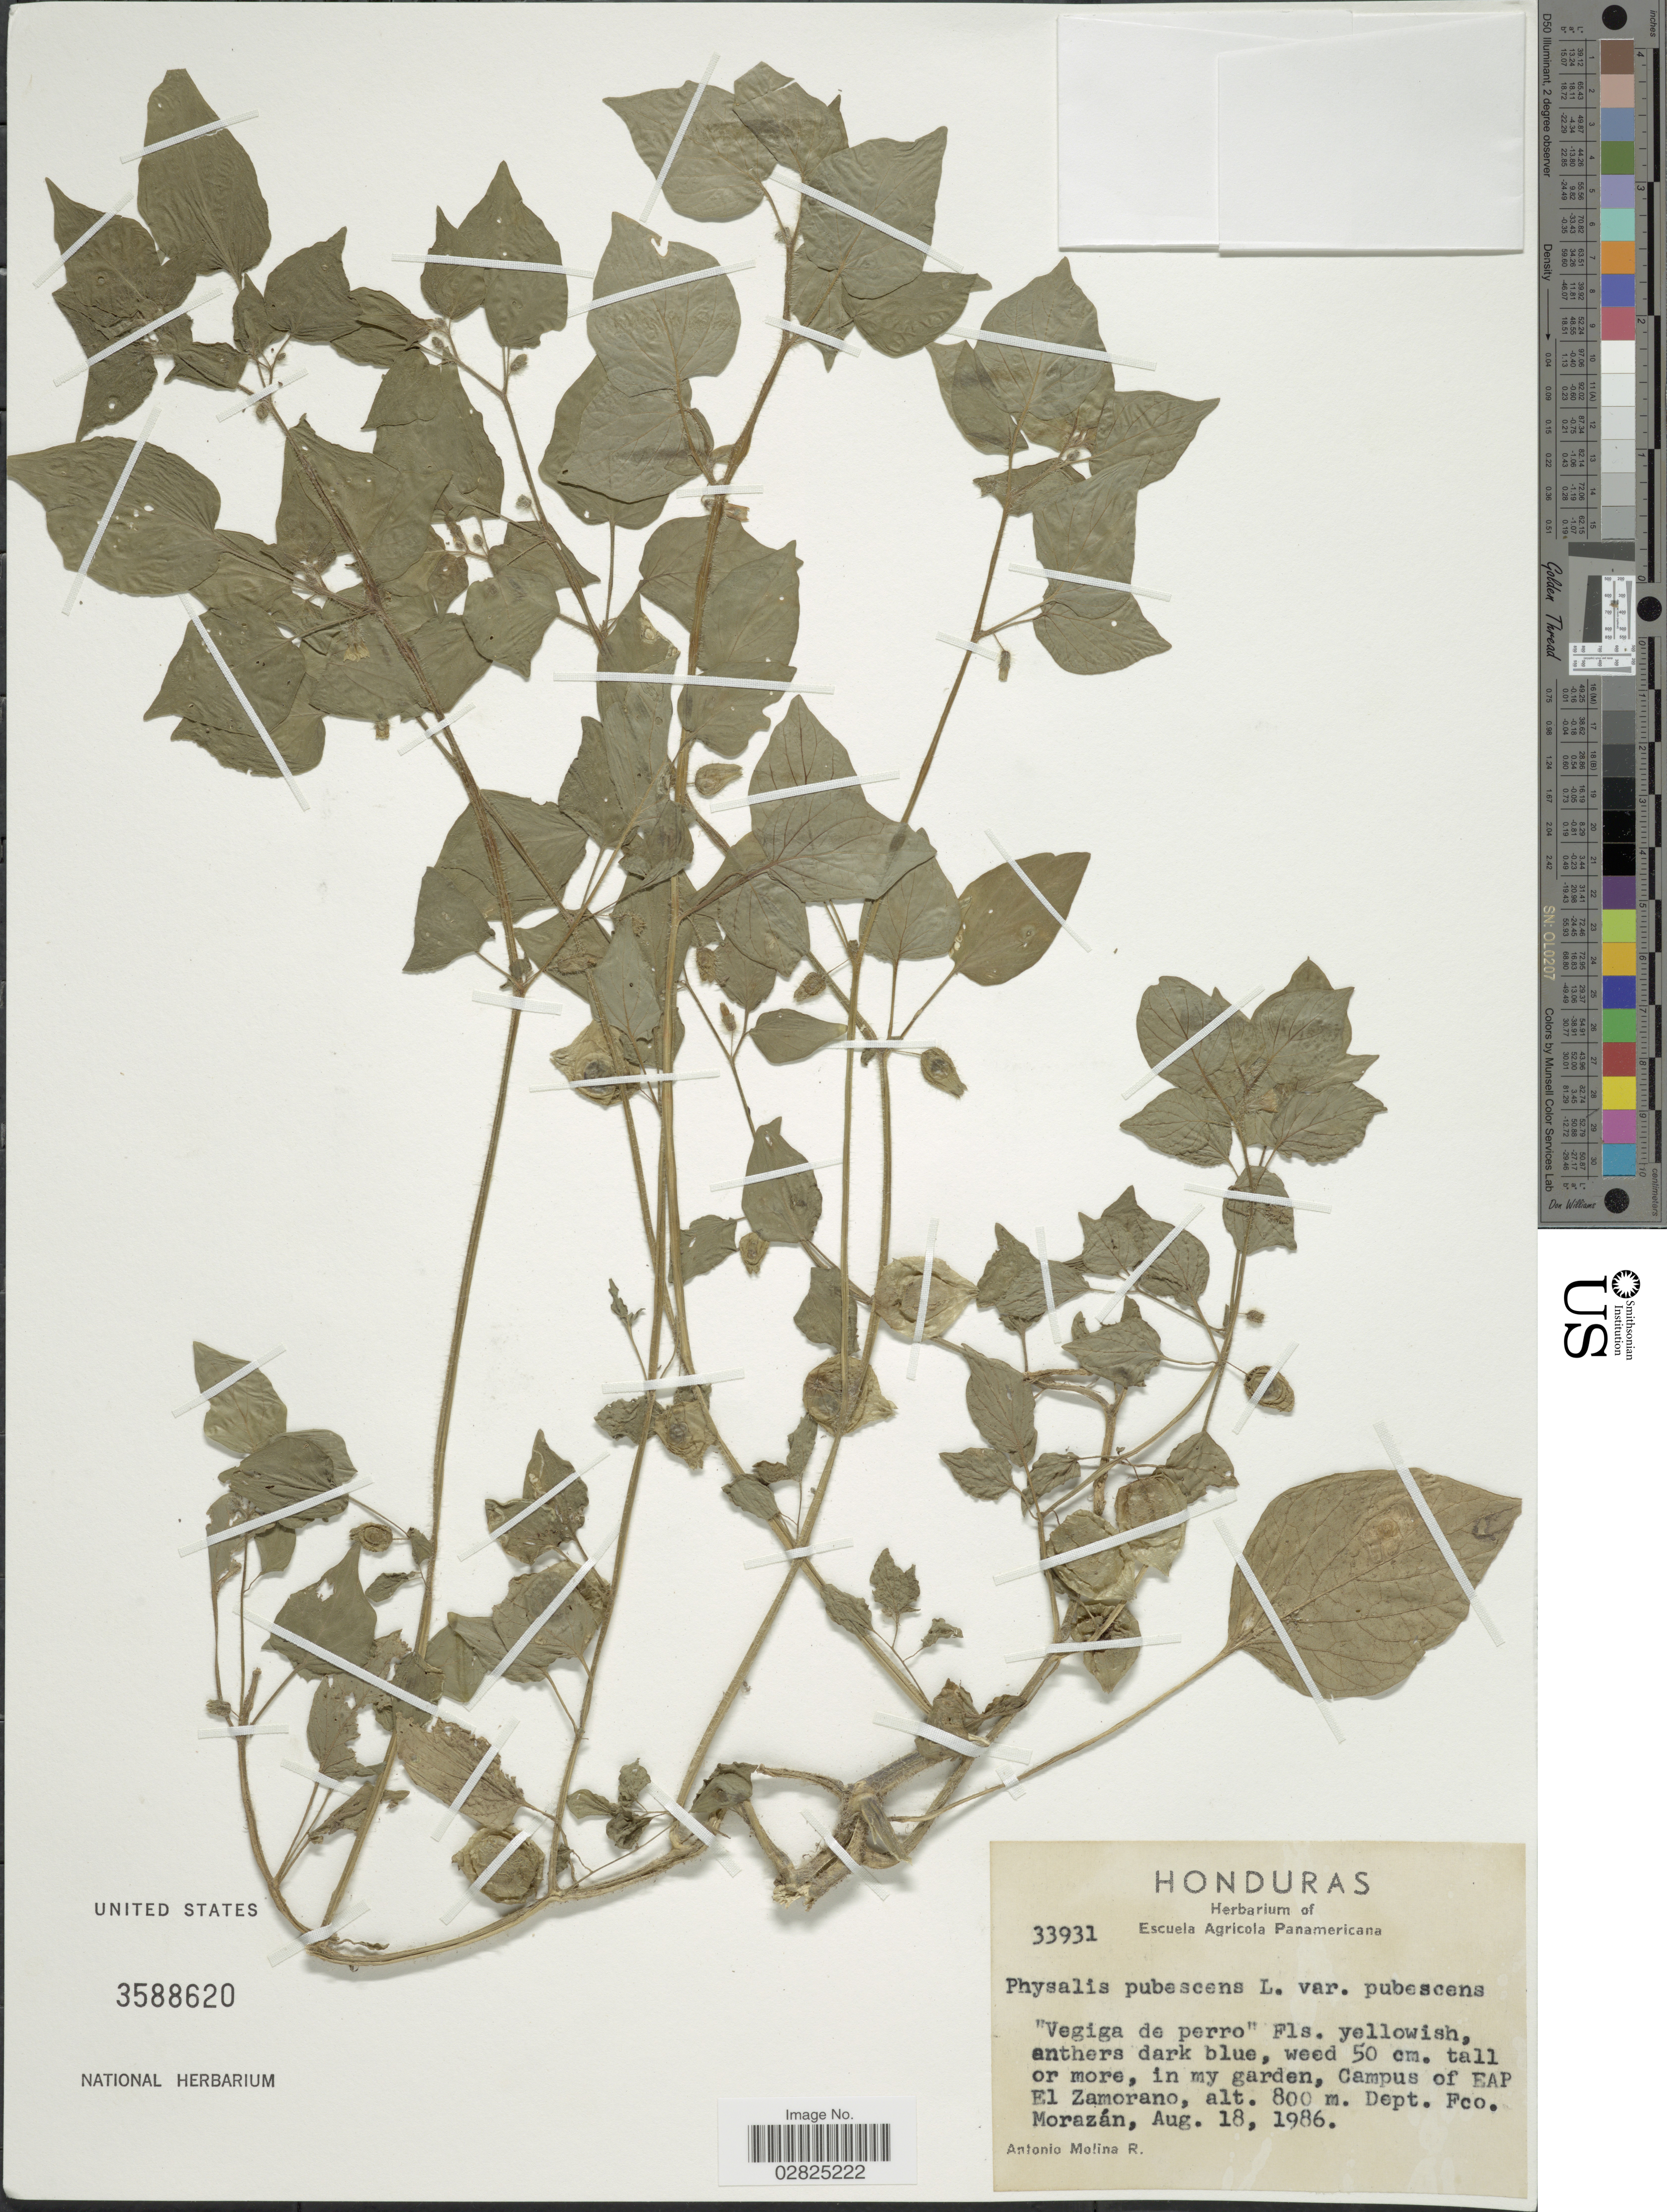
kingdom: Plantae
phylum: Tracheophyta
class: Magnoliopsida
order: Solanales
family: Solanaceae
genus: Physalis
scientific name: Physalis pubescens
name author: L.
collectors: A. Molina R.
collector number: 33931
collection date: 1986-08-18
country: Honduras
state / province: Fco. Morazán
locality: In my garden, Campus of EAP El Zamorano, Dept. Fco. Morazán.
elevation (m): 800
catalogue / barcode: US 3588620